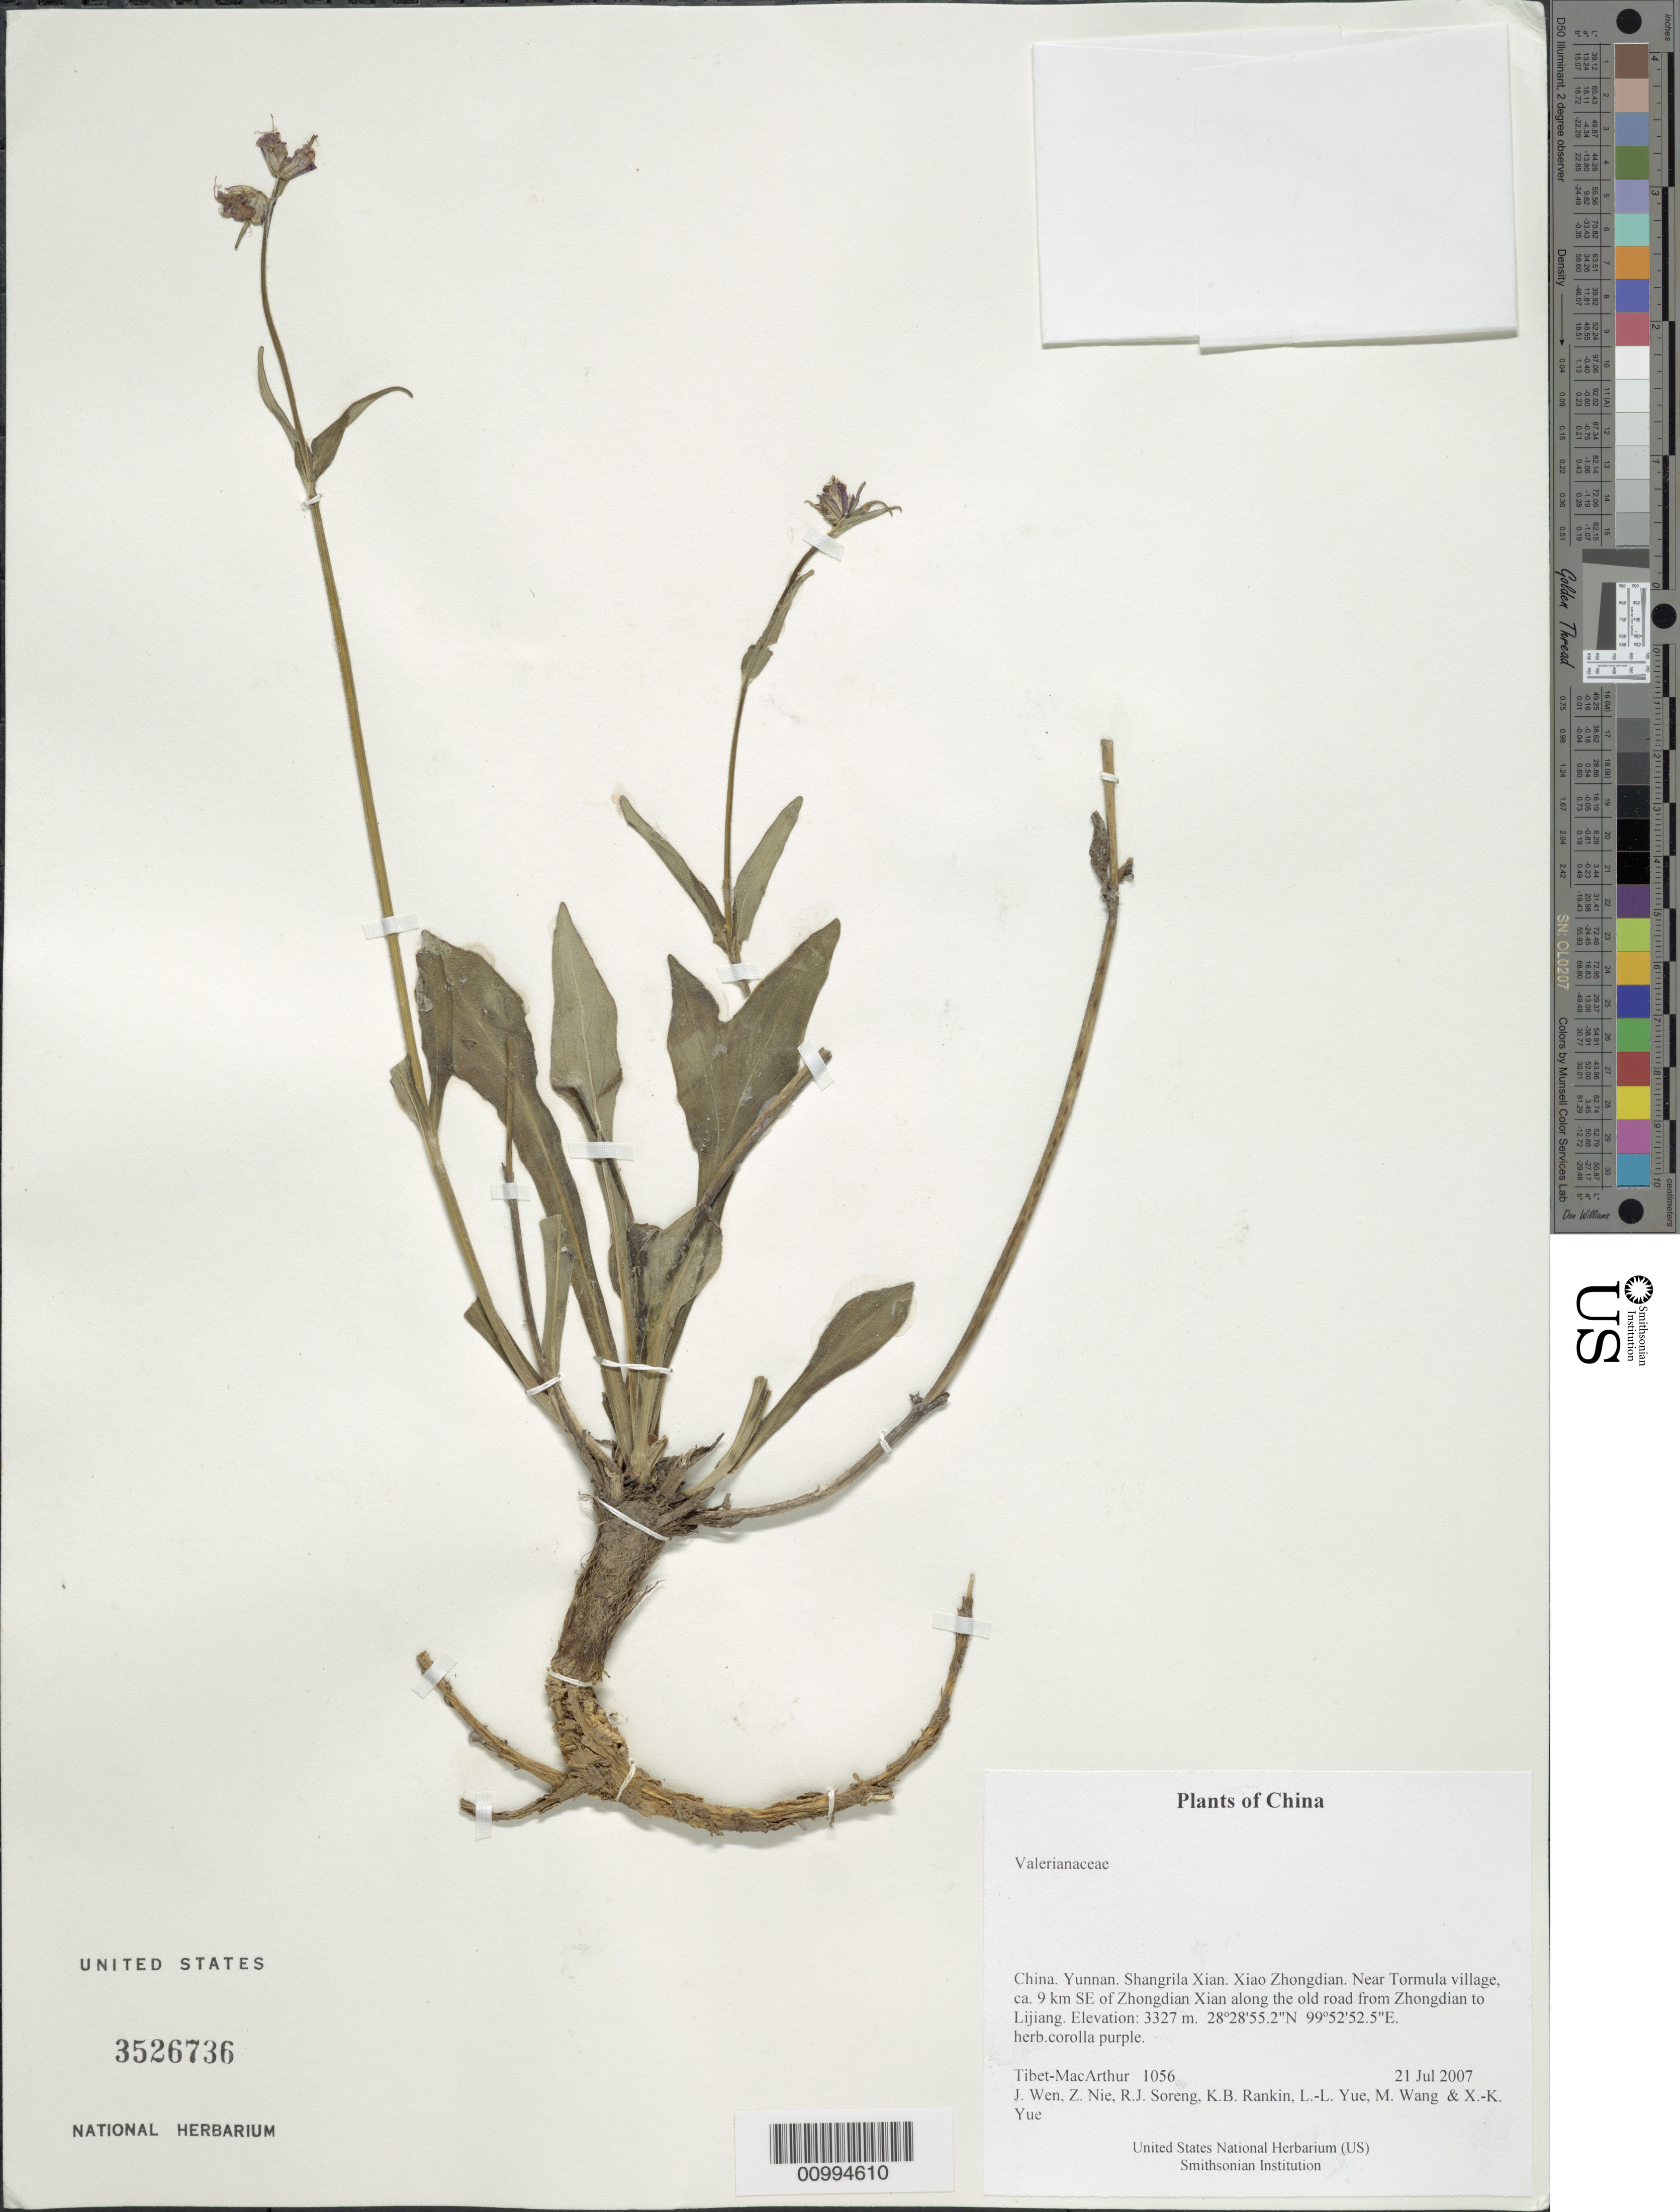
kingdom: Plantae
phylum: Tracheophyta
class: Magnoliopsida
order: Dipsacales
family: Caprifoliaceae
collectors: Tibet-MacArthur, J. Wen, Z. Nie, R. J. Soreng, K. Rankin, L. Yue, M. Wang & X. Yue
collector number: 1056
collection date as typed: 21 Jul 2007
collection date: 2007-07-21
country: China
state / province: Yunnan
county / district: Shangrila Xian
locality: Xiao Zhongdian. Near Tormula village, ca. 9 km SE of Zhongdian Xian along the old road from Zhongdian to Lijiang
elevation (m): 3327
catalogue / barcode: US 3526736